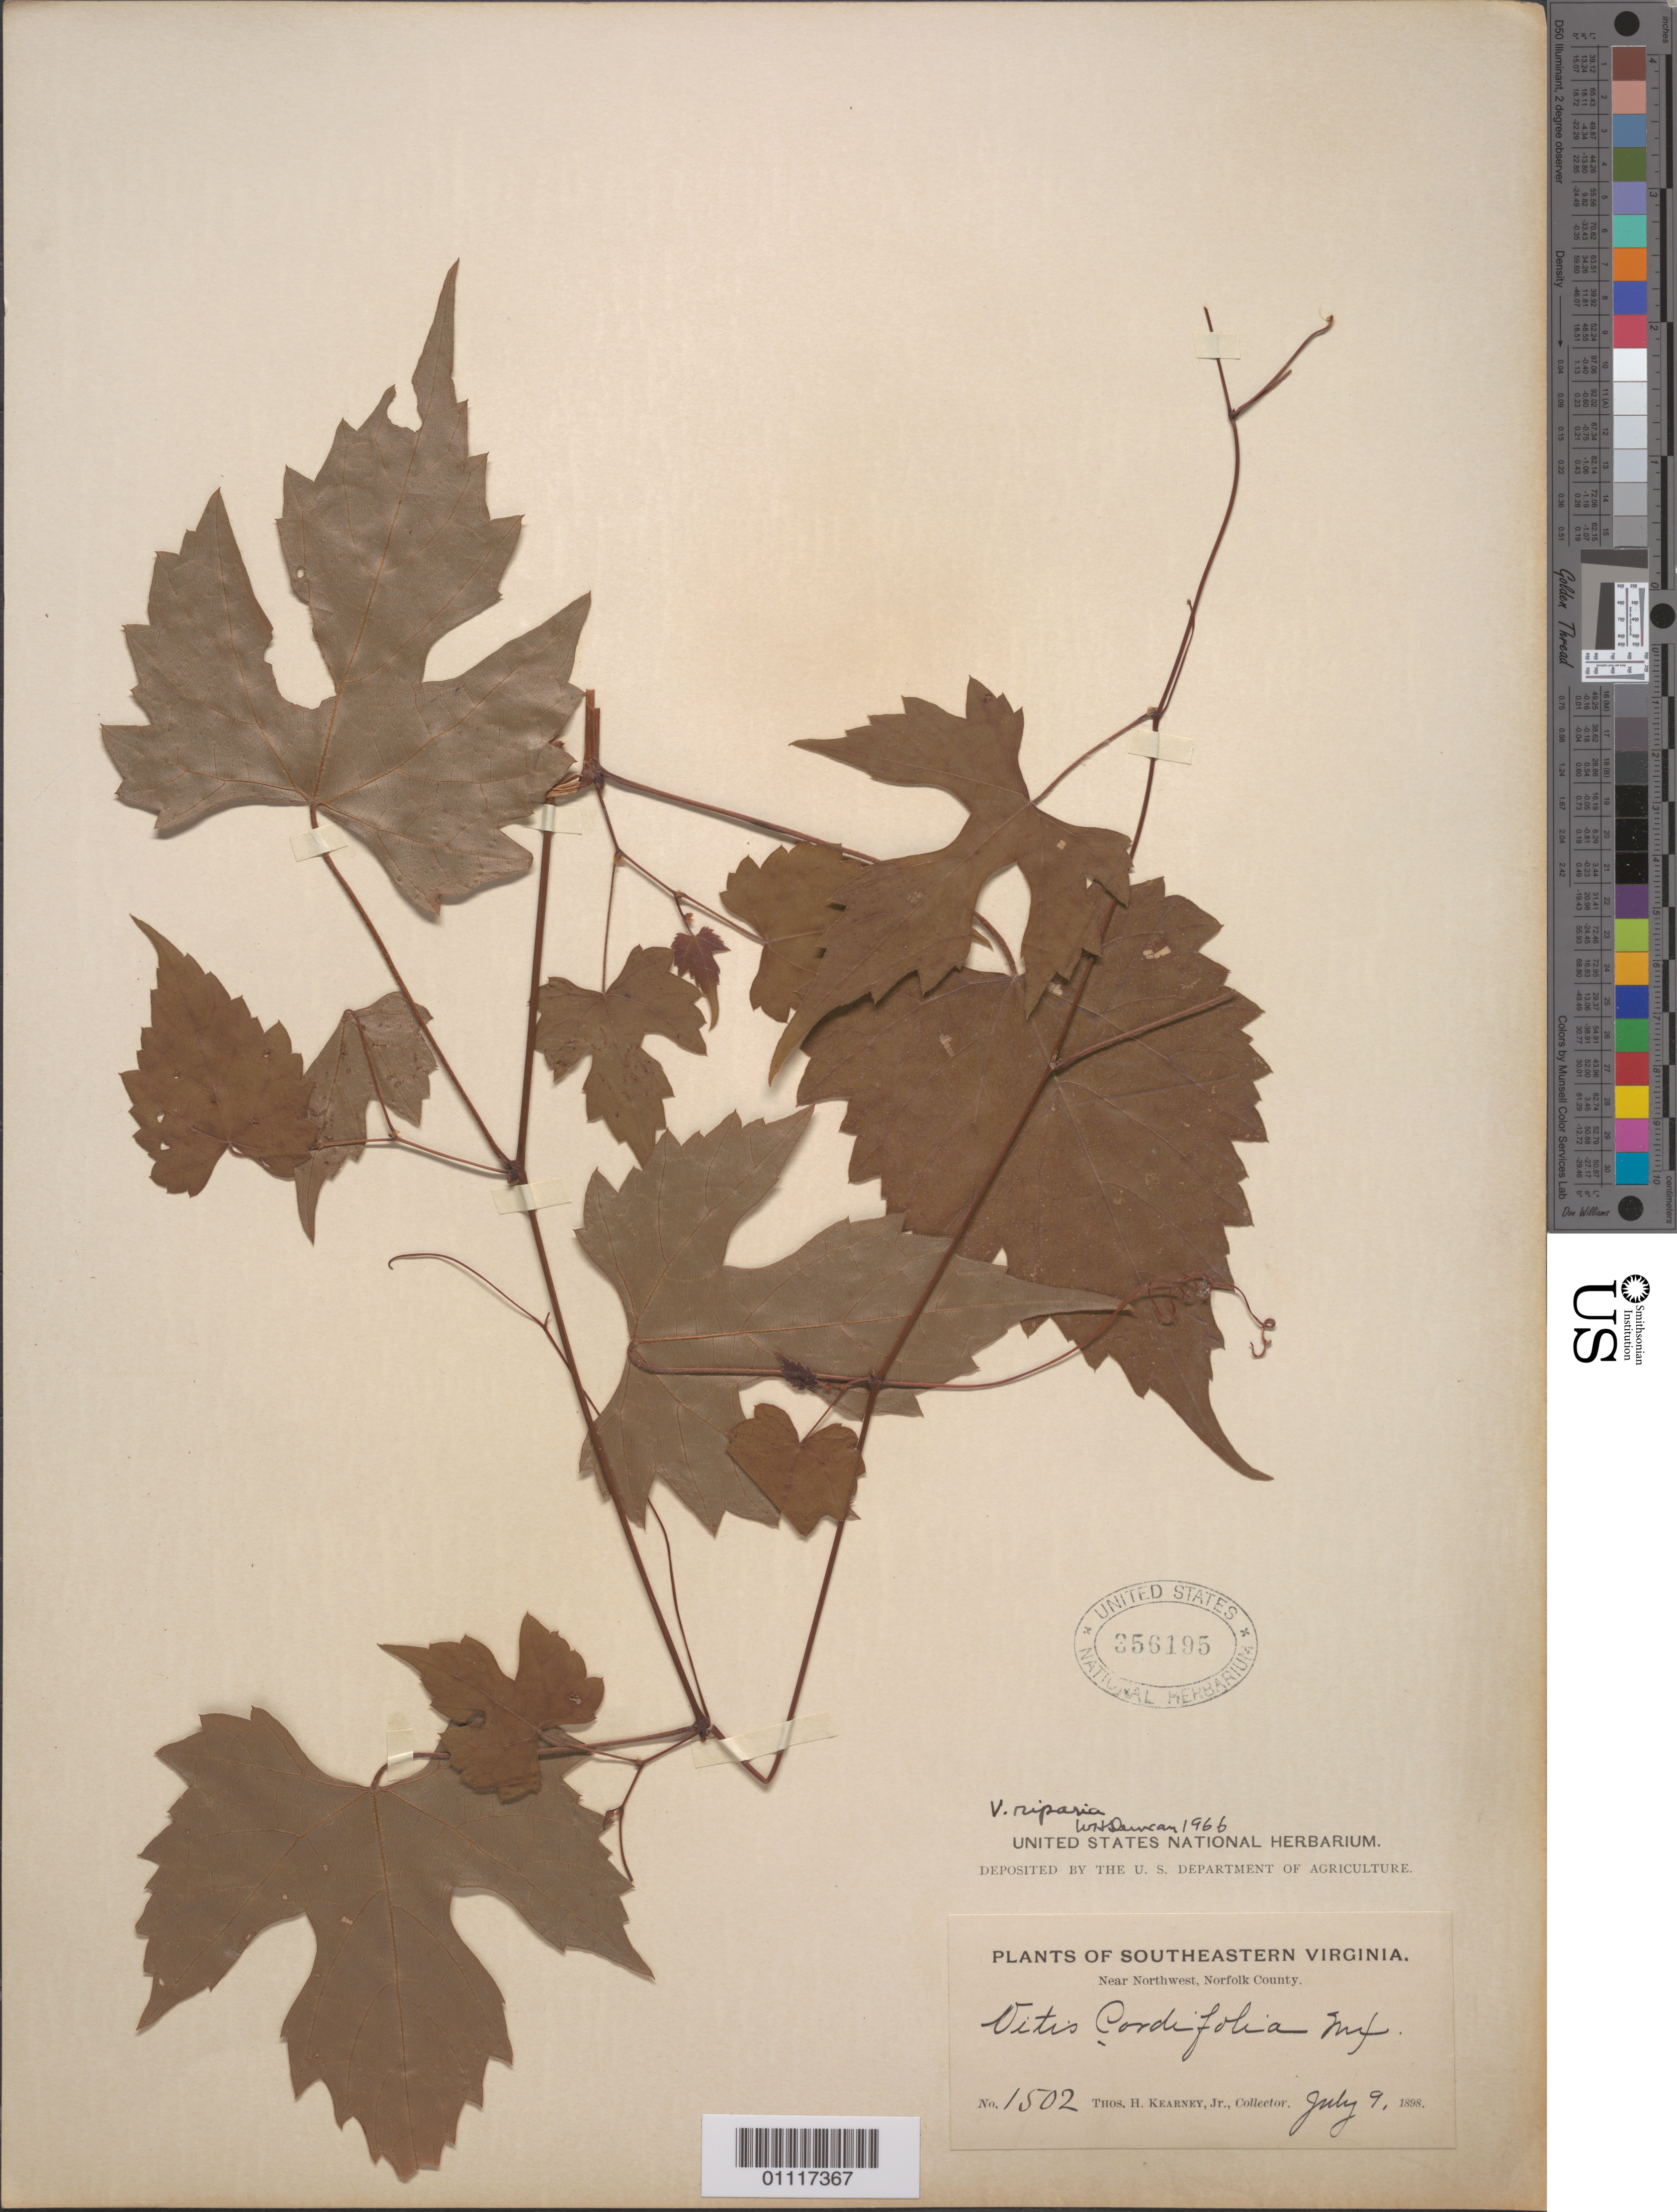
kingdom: Plantae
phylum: Tracheophyta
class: Magnoliopsida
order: Vitales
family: Vitaceae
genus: Vitis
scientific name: Vitis riparia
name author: Michx.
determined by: Duncan, W. H.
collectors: T. H. Kearney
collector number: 1502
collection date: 1898-07-09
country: United States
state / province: Virginia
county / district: City of Norfolk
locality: Near Northwest, Norfolk County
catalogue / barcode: US 356195